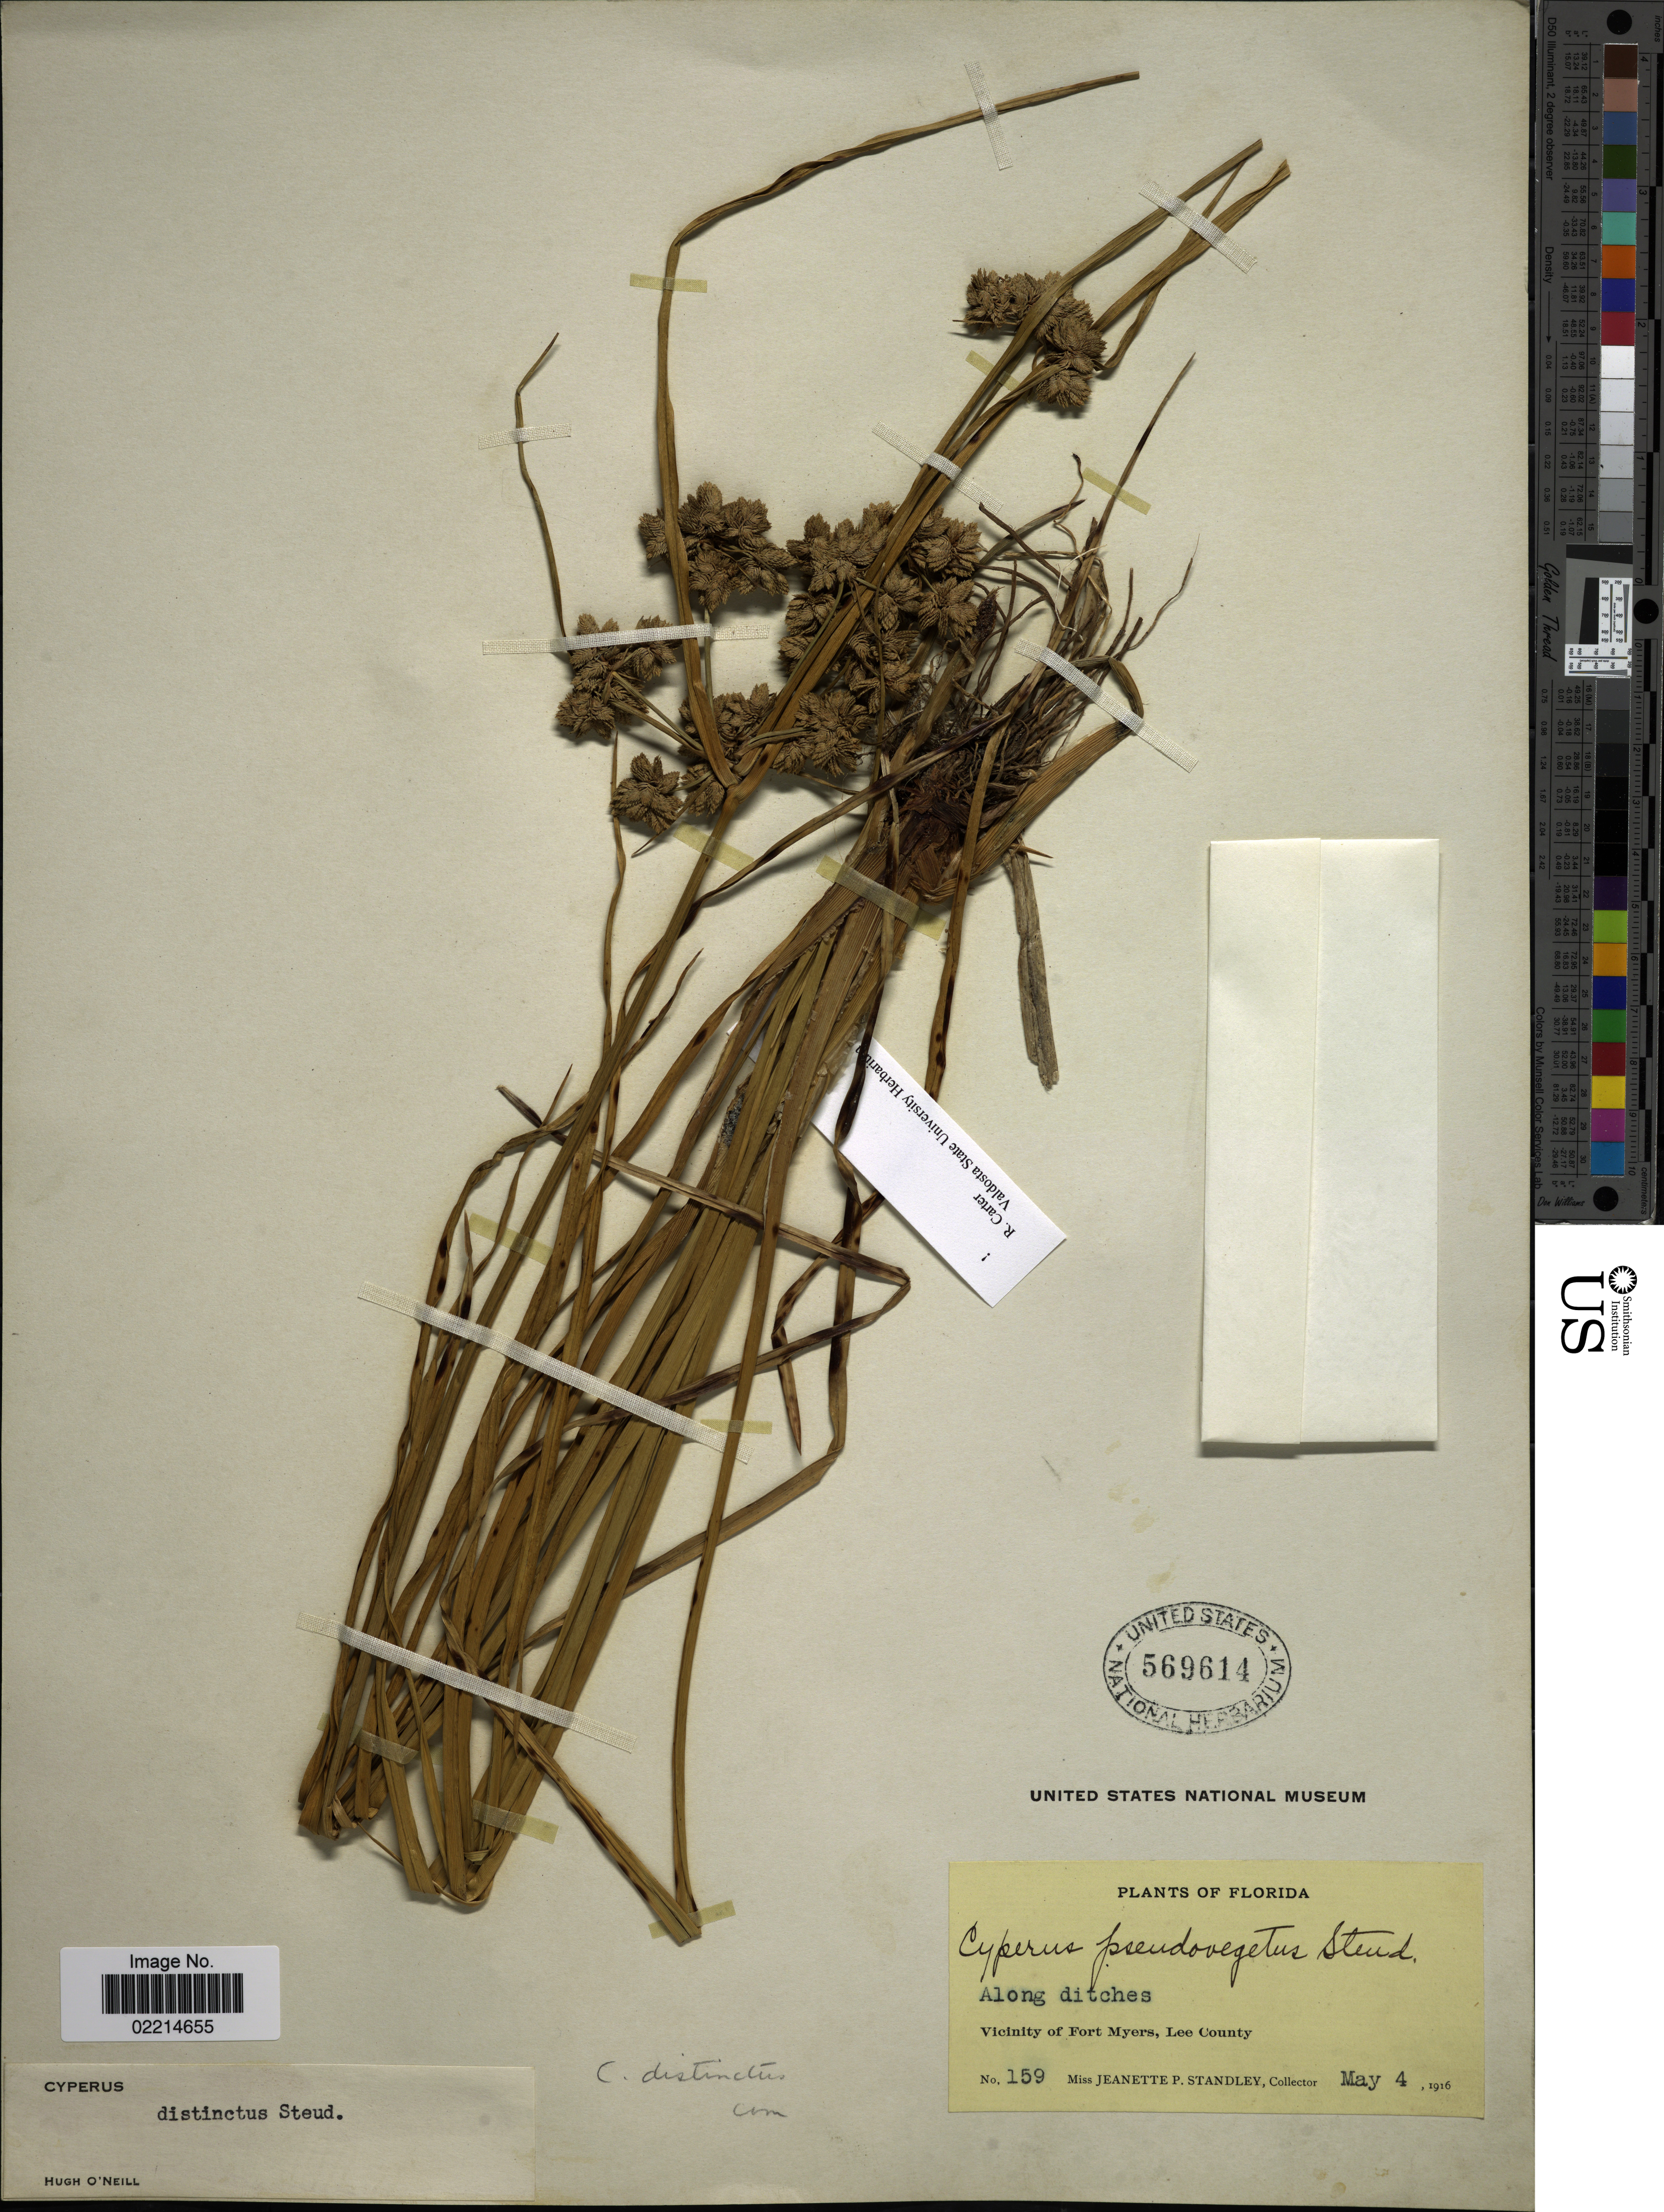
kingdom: Plantae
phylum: Tracheophyta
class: Liliopsida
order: Poales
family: Cyperaceae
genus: Cyperus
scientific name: Cyperus distinctus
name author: Steud.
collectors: J. P. Standley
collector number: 159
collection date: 1916-05-04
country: United States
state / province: Florida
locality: Along ditches. Vicinity of Fort Myers, Lee County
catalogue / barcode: US 569614